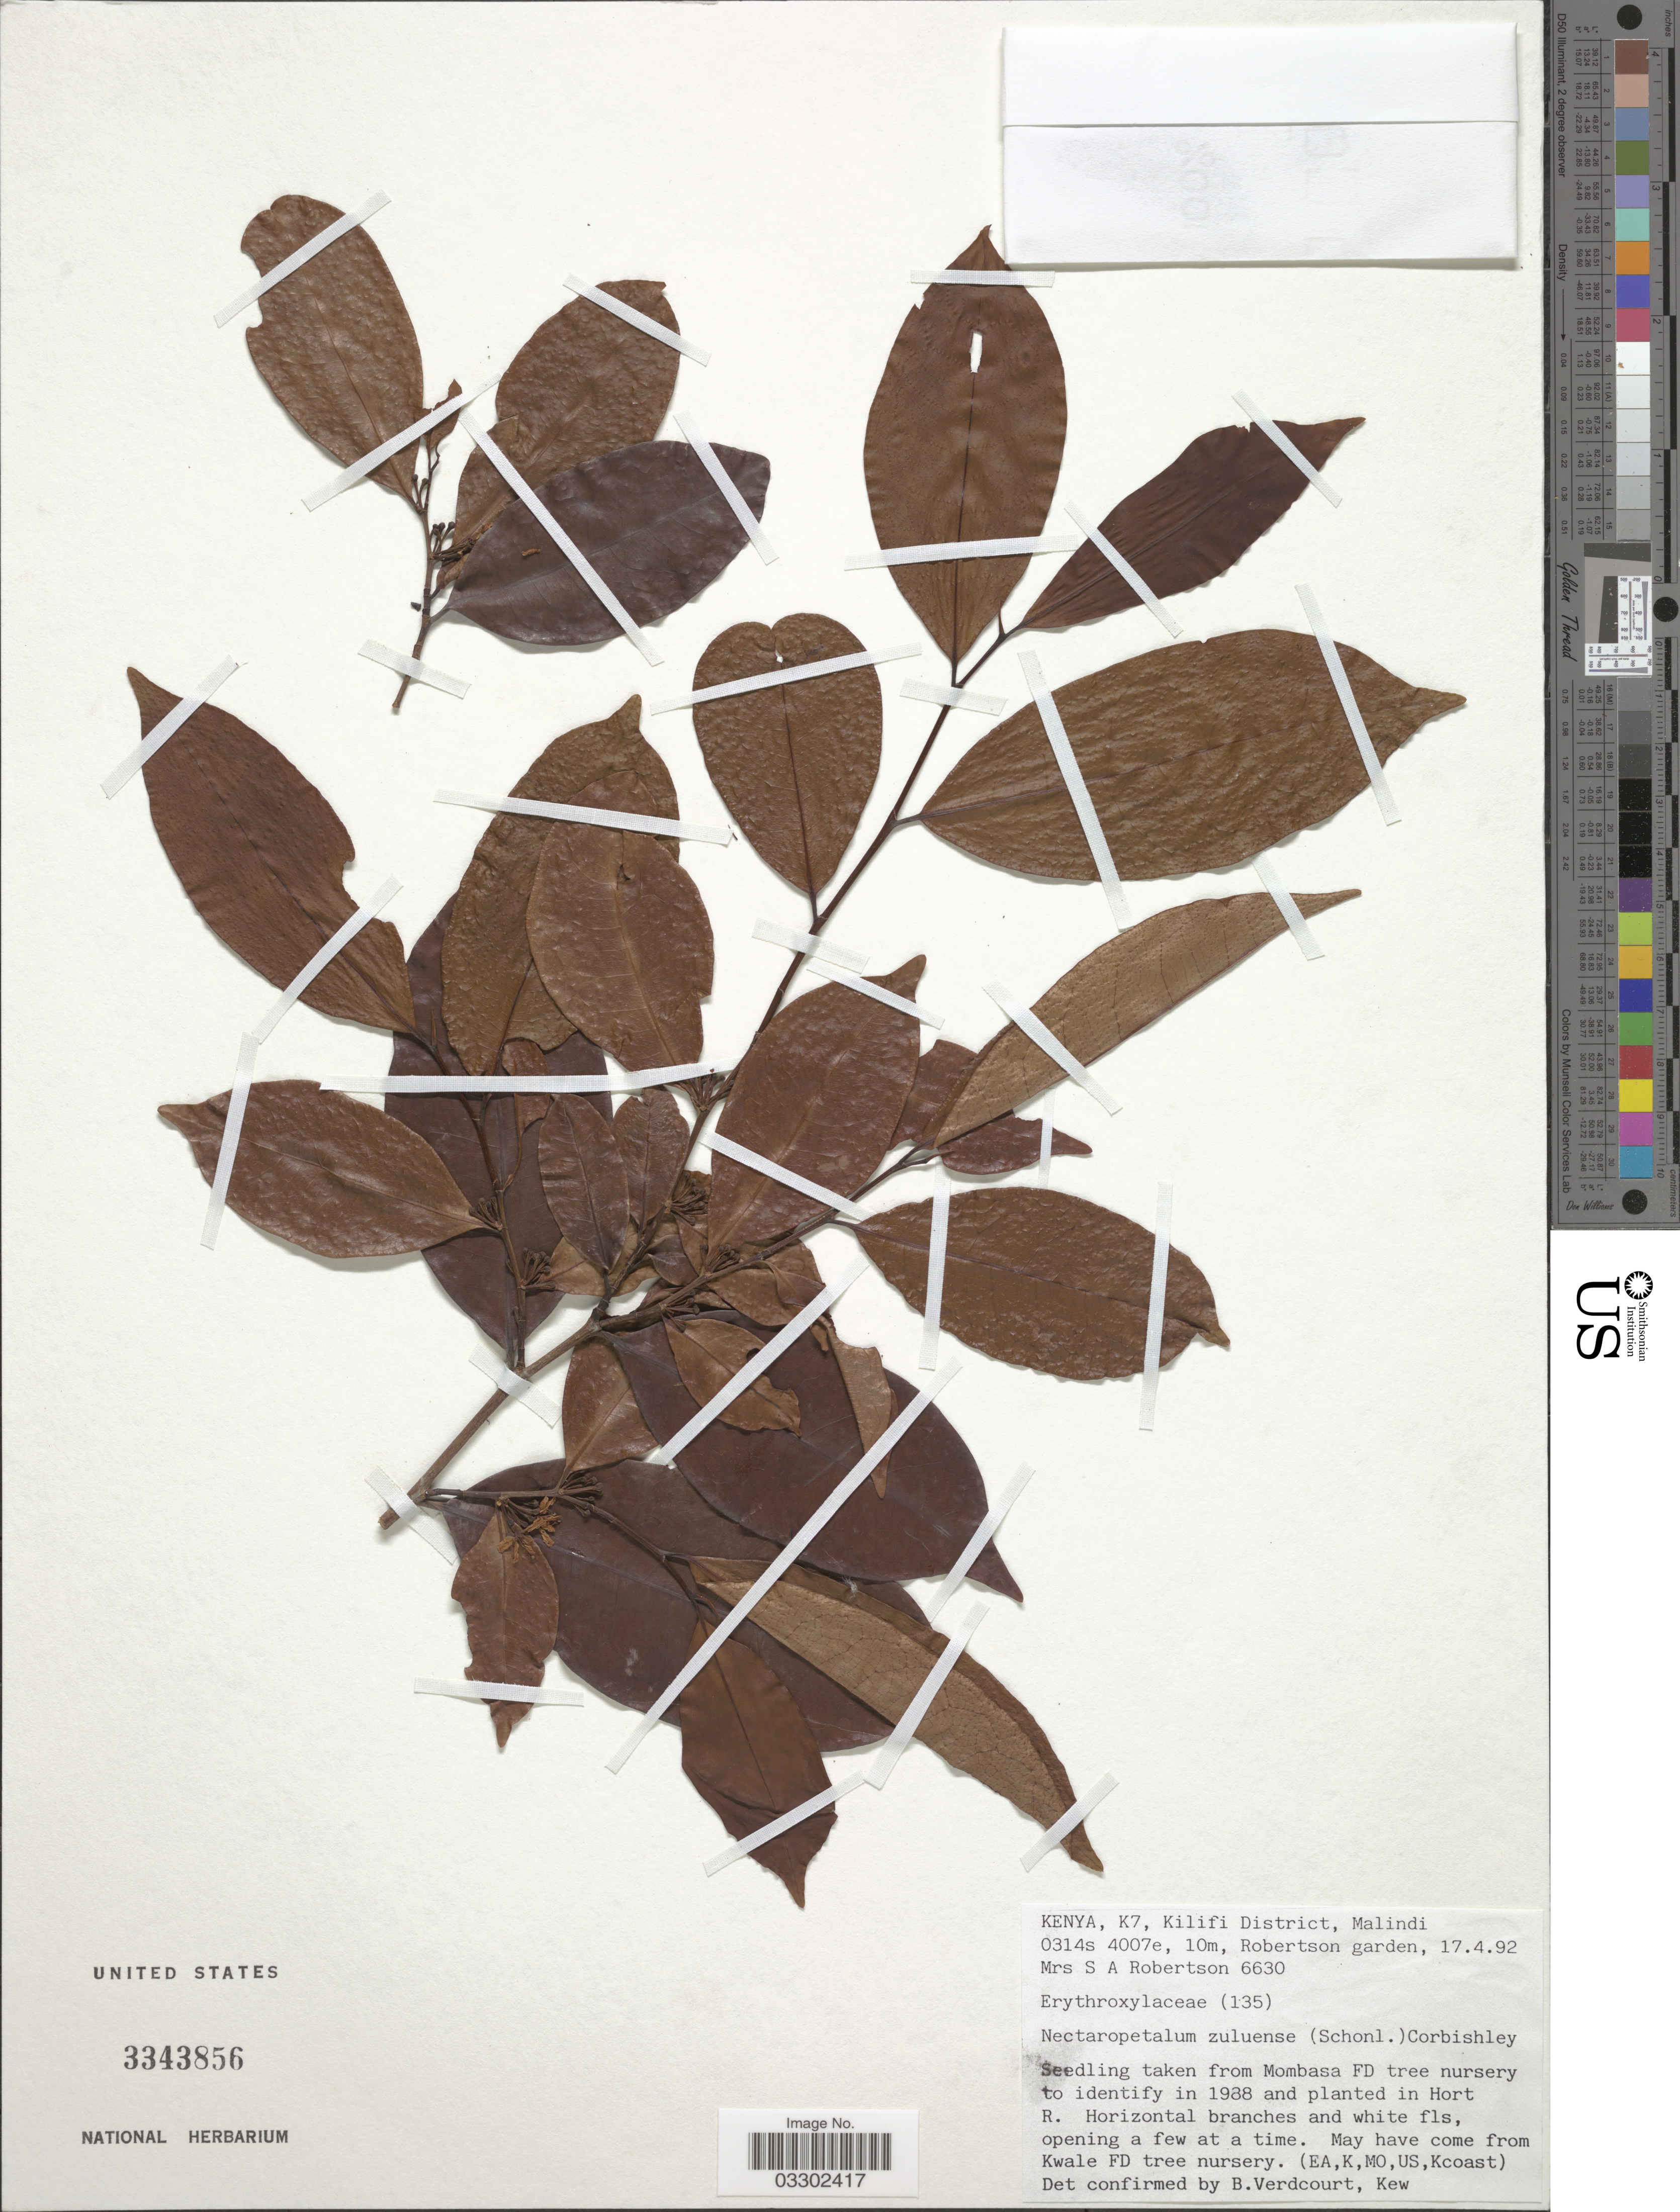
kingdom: Plantae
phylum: Tracheophyta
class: Magnoliopsida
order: Malpighiales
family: Erythroxylaceae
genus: Nectaropetalum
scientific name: Nectaropetalum zuluense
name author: (Schönland) Corbishley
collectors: S. Robertson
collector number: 6630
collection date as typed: Transcribed d/m/y: 17/4/92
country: Kenya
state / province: Kilifi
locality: K7, Kilifi District, Malindi, Robertson garden.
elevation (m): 10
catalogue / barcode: US 3343856